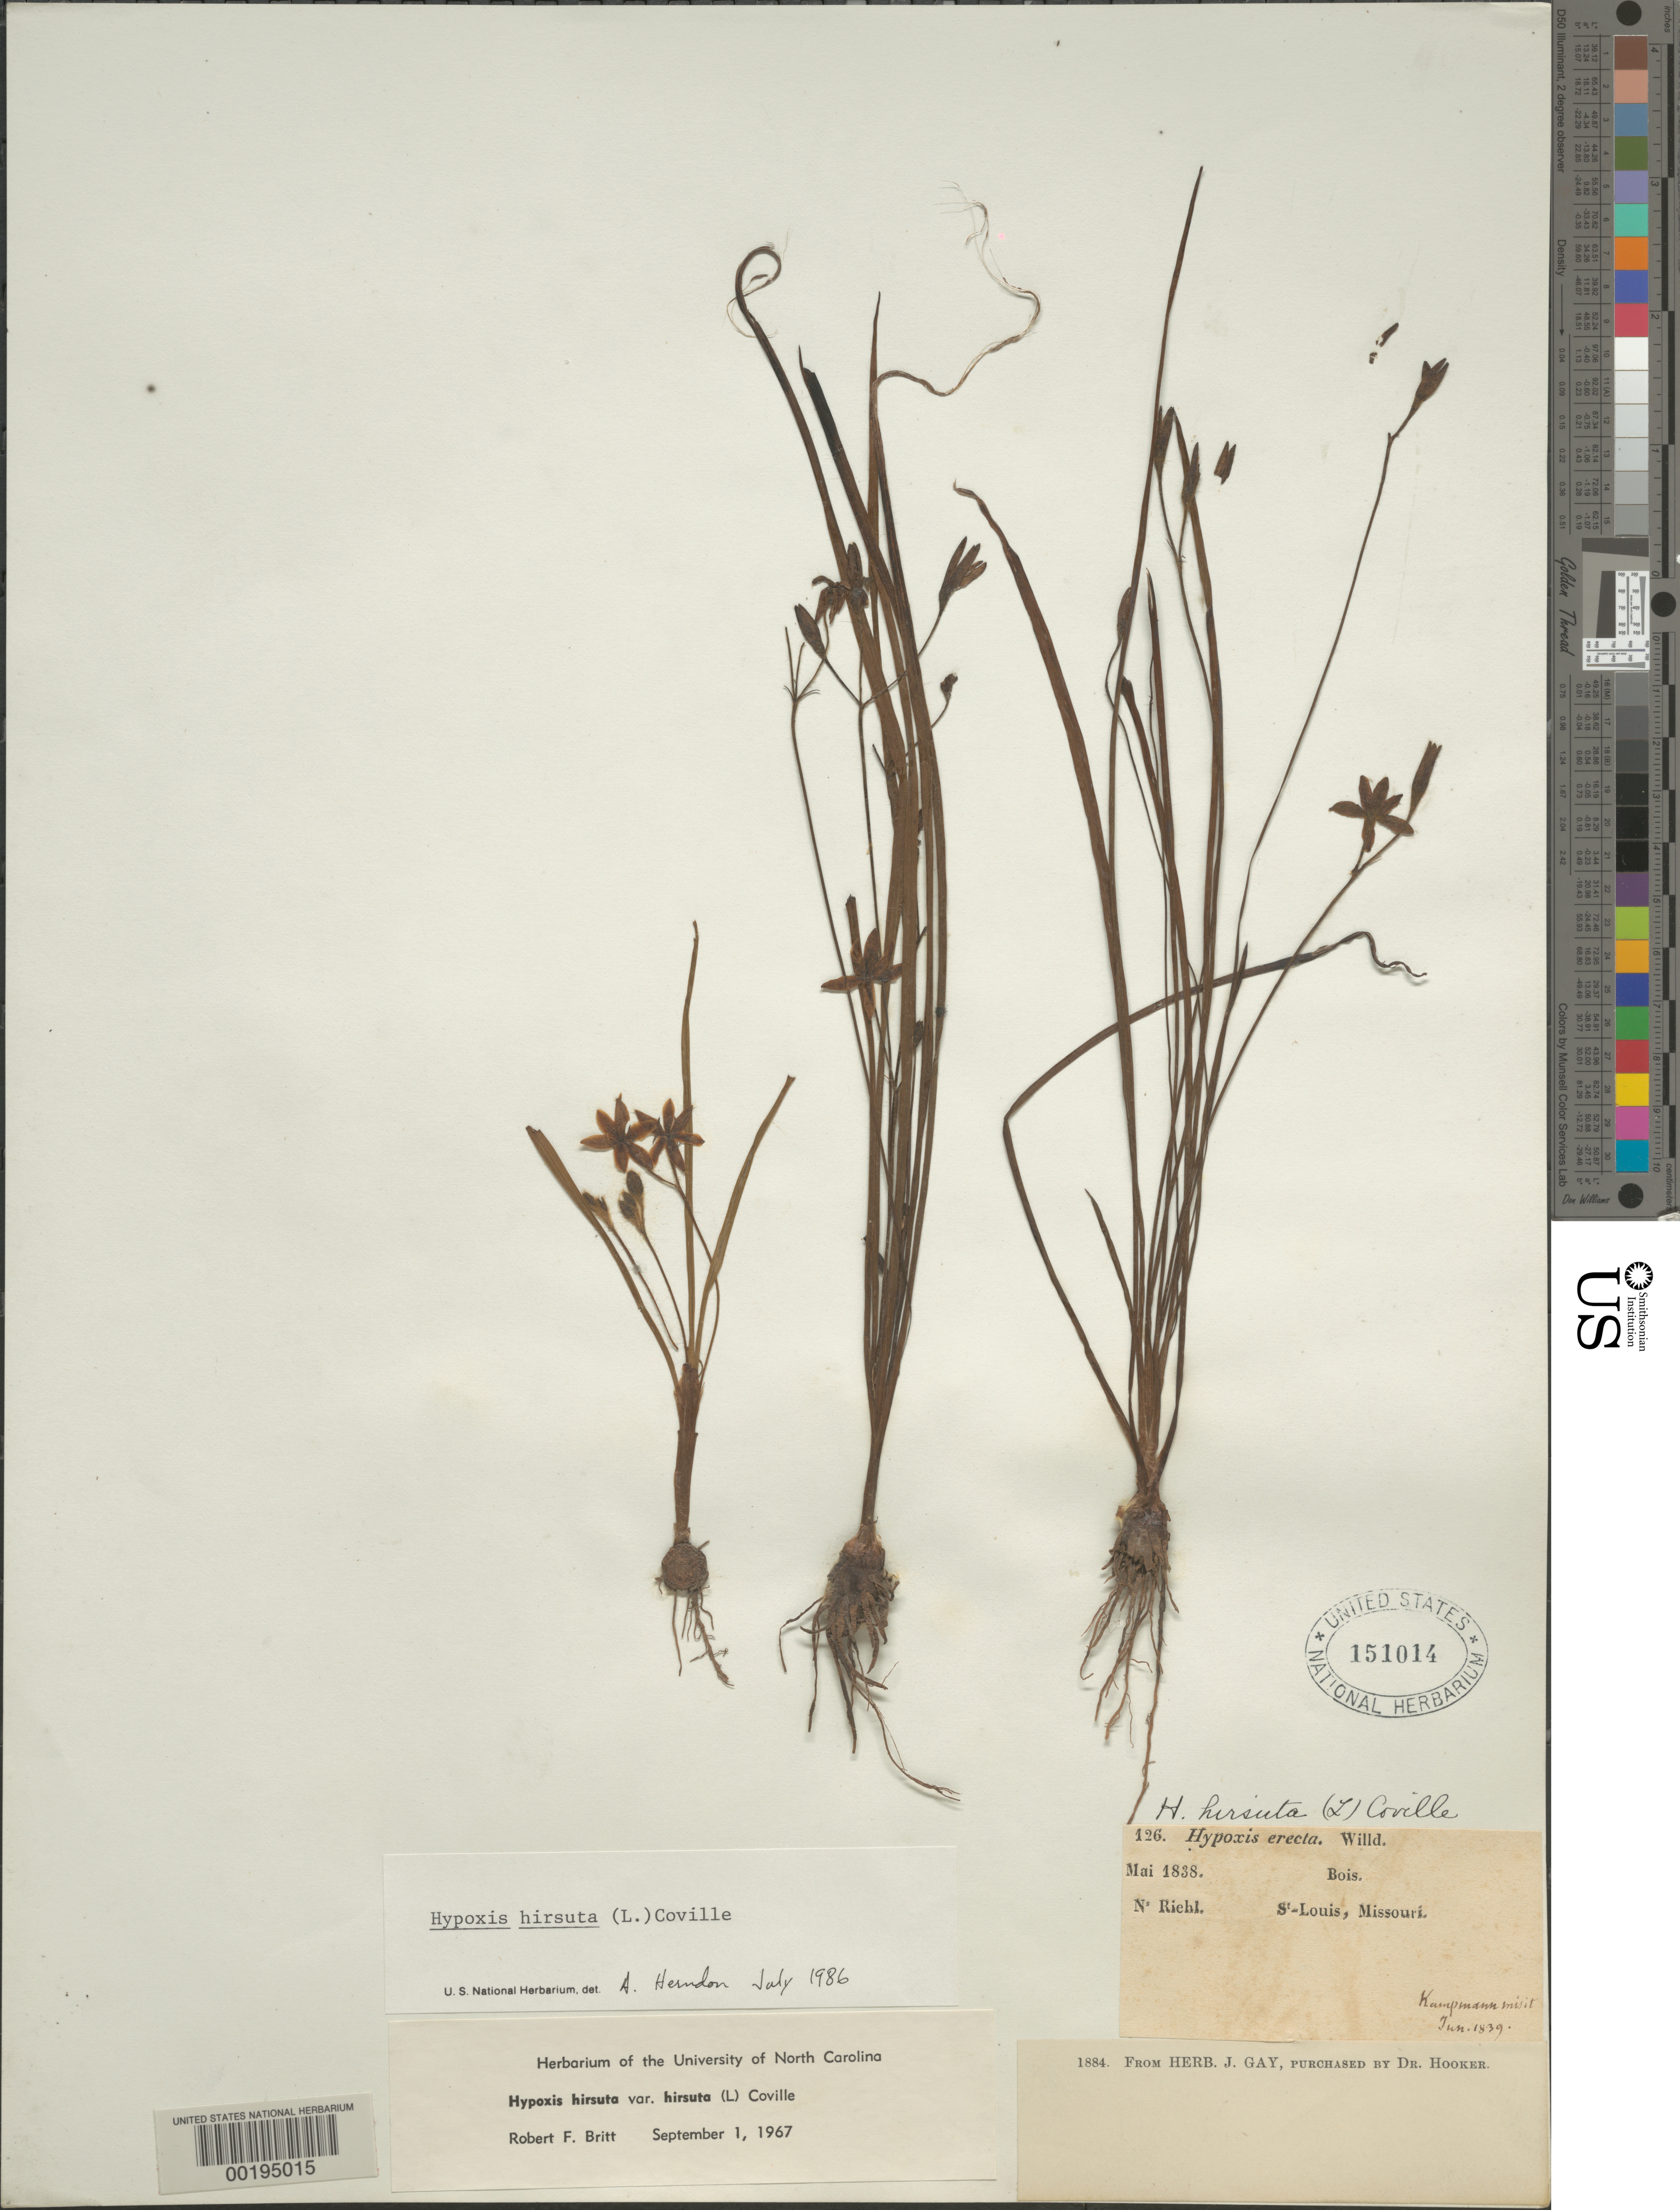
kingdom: Plantae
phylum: Tracheophyta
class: Liliopsida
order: Asparagales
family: Hypoxidaceae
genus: Hypoxis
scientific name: Hypoxis hirsuta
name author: (L.) Coville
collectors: N. Riehl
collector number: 126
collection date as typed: May 1838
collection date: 1838-05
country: United States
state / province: Missouri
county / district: Saint Louis City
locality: St. louis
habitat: Woods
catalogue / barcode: US 151014